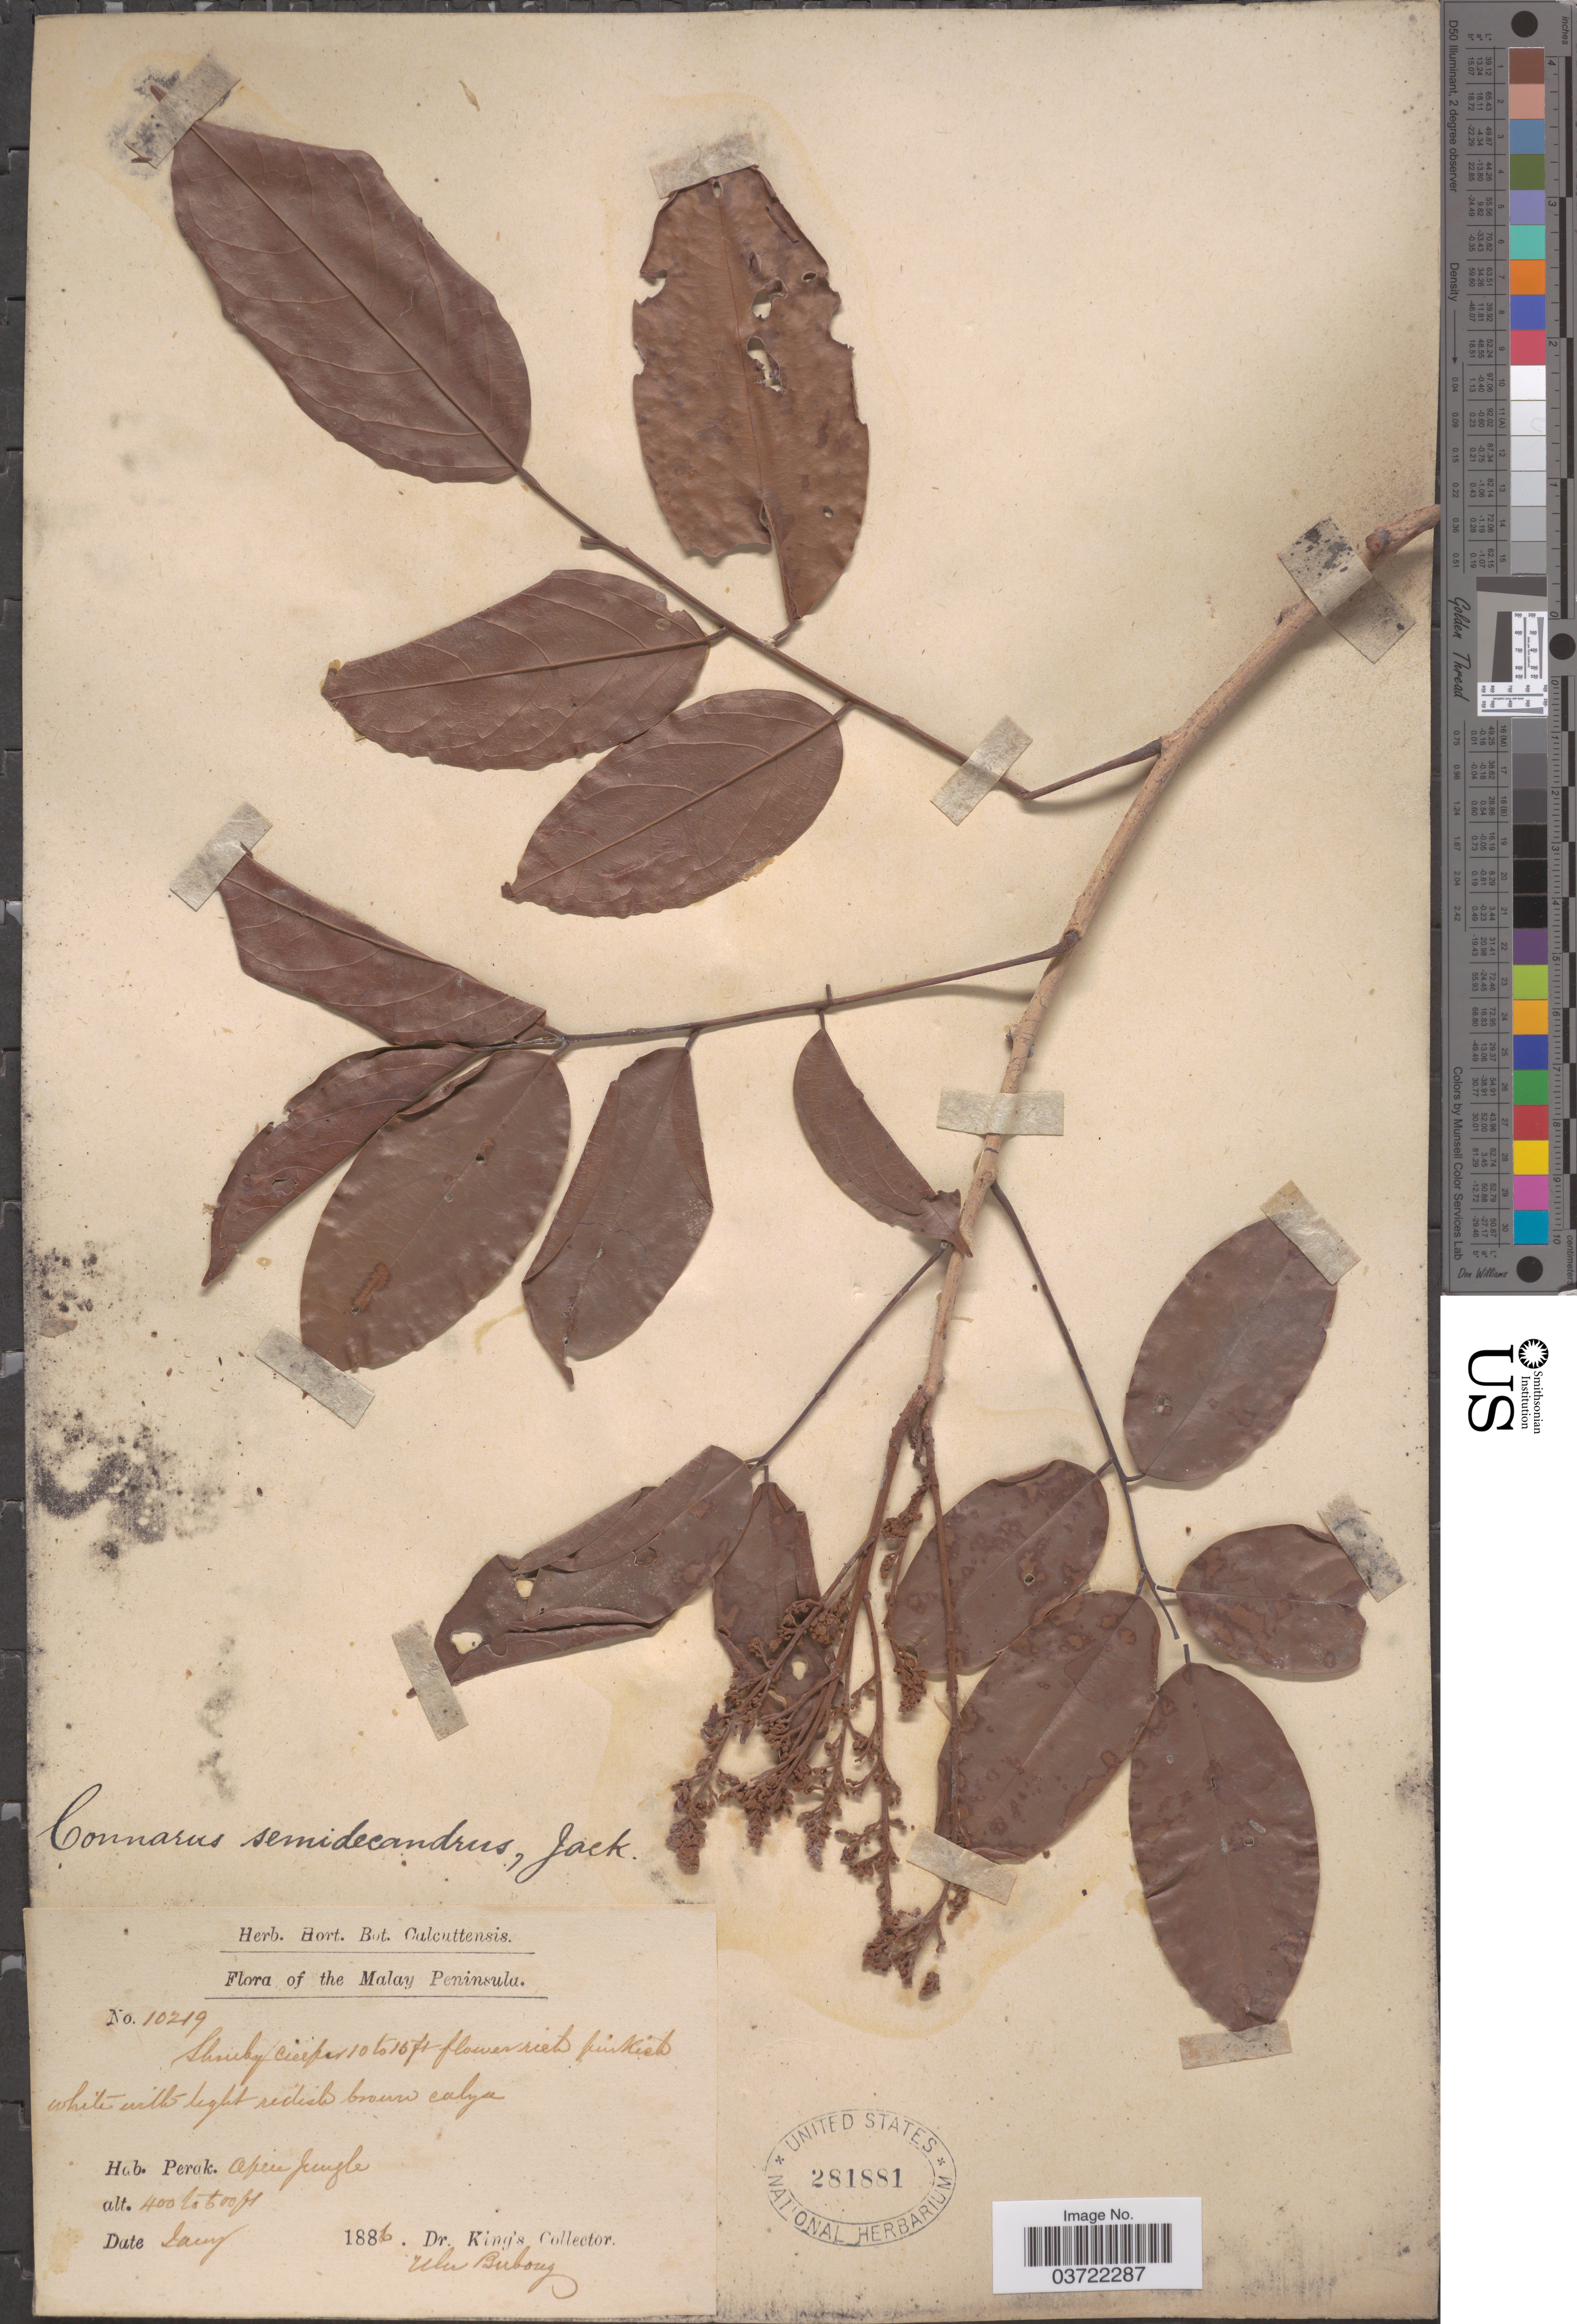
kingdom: Plantae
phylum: Tracheophyta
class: Magnoliopsida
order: Oxalidales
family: Connaraceae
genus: Connarus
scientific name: Connarus semidecandrus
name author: Jack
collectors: Dr. King's collector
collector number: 10219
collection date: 1886-01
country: Malaysia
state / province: Perak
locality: The Malay Peninsula. Ulu Bubong.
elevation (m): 122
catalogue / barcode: US 281881